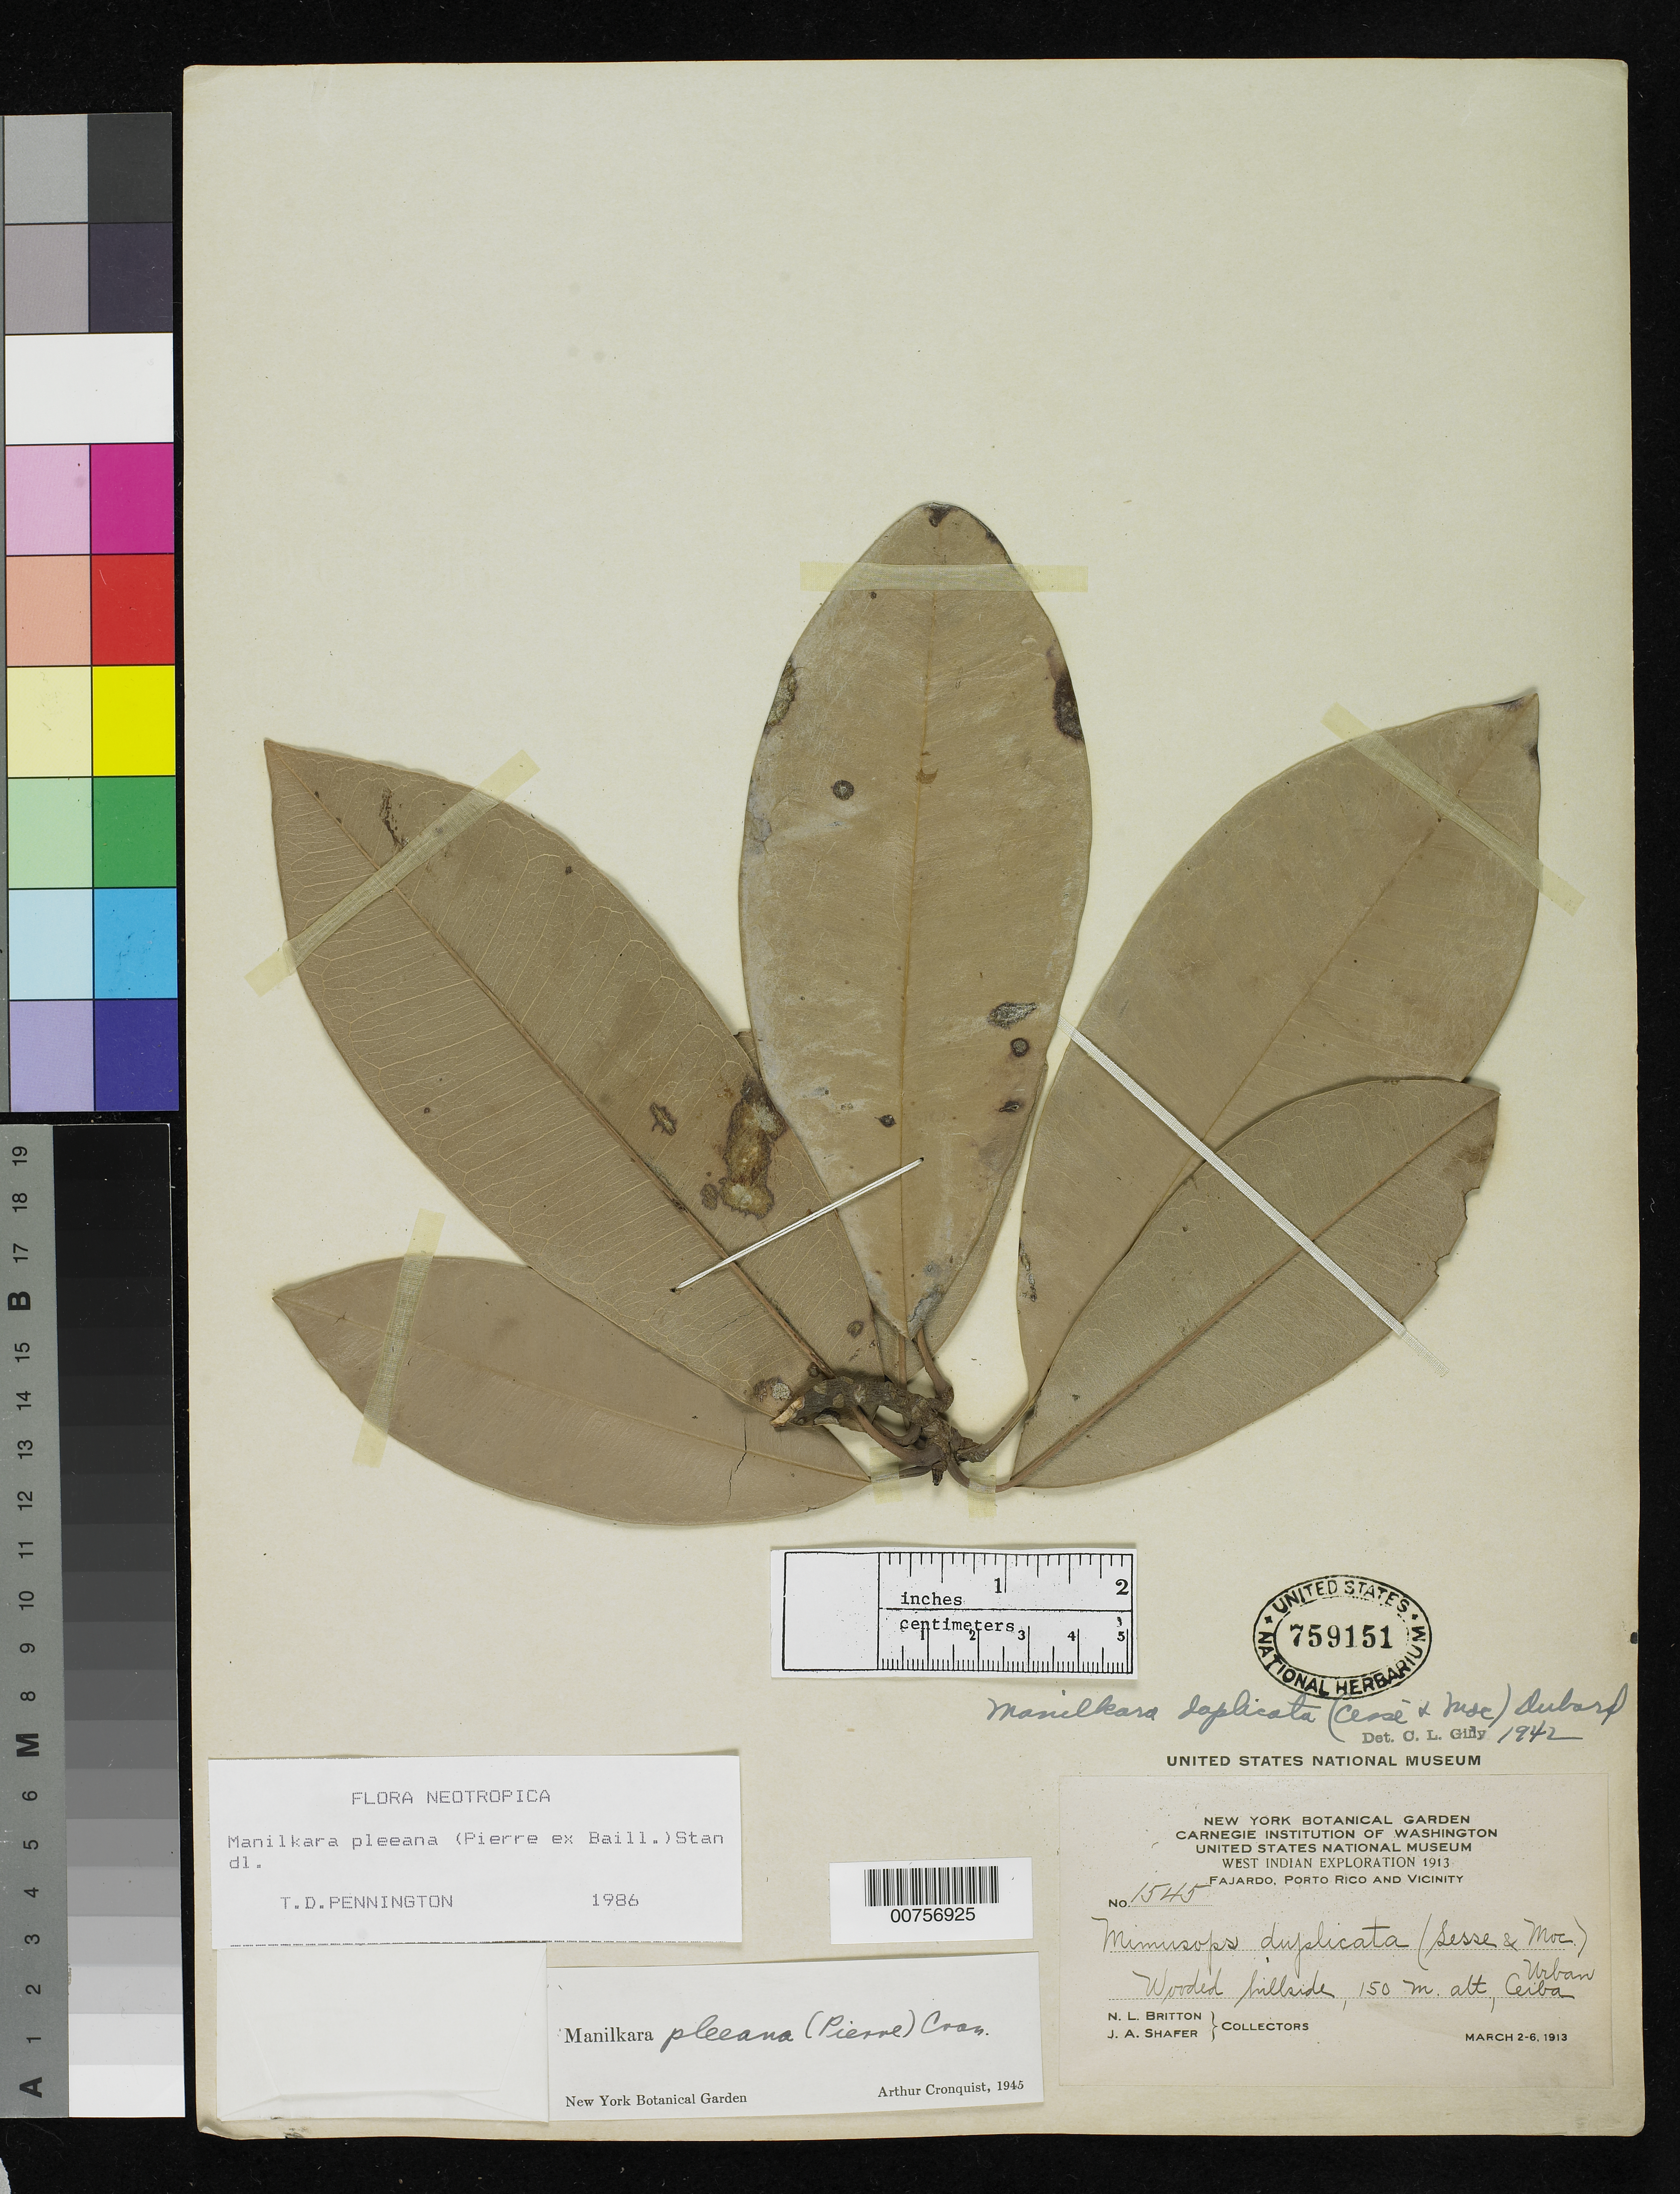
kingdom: Plantae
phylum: Tracheophyta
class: Magnoliopsida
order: Ericales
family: Sapotaceae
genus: Manilkara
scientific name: Manilkara pleeana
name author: (Pierre ex Baill.) Cronq.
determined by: Pennington, T. D., (K)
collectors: N. Britton & J. A. Shafer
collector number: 1545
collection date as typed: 02 Mar 1913 to 06 Mar 1913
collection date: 1913-03-02/1913-03-06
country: Puerto Rico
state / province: Fajardo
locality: Fajardo. Ceiba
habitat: Wooded hillside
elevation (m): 150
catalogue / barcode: US 759151